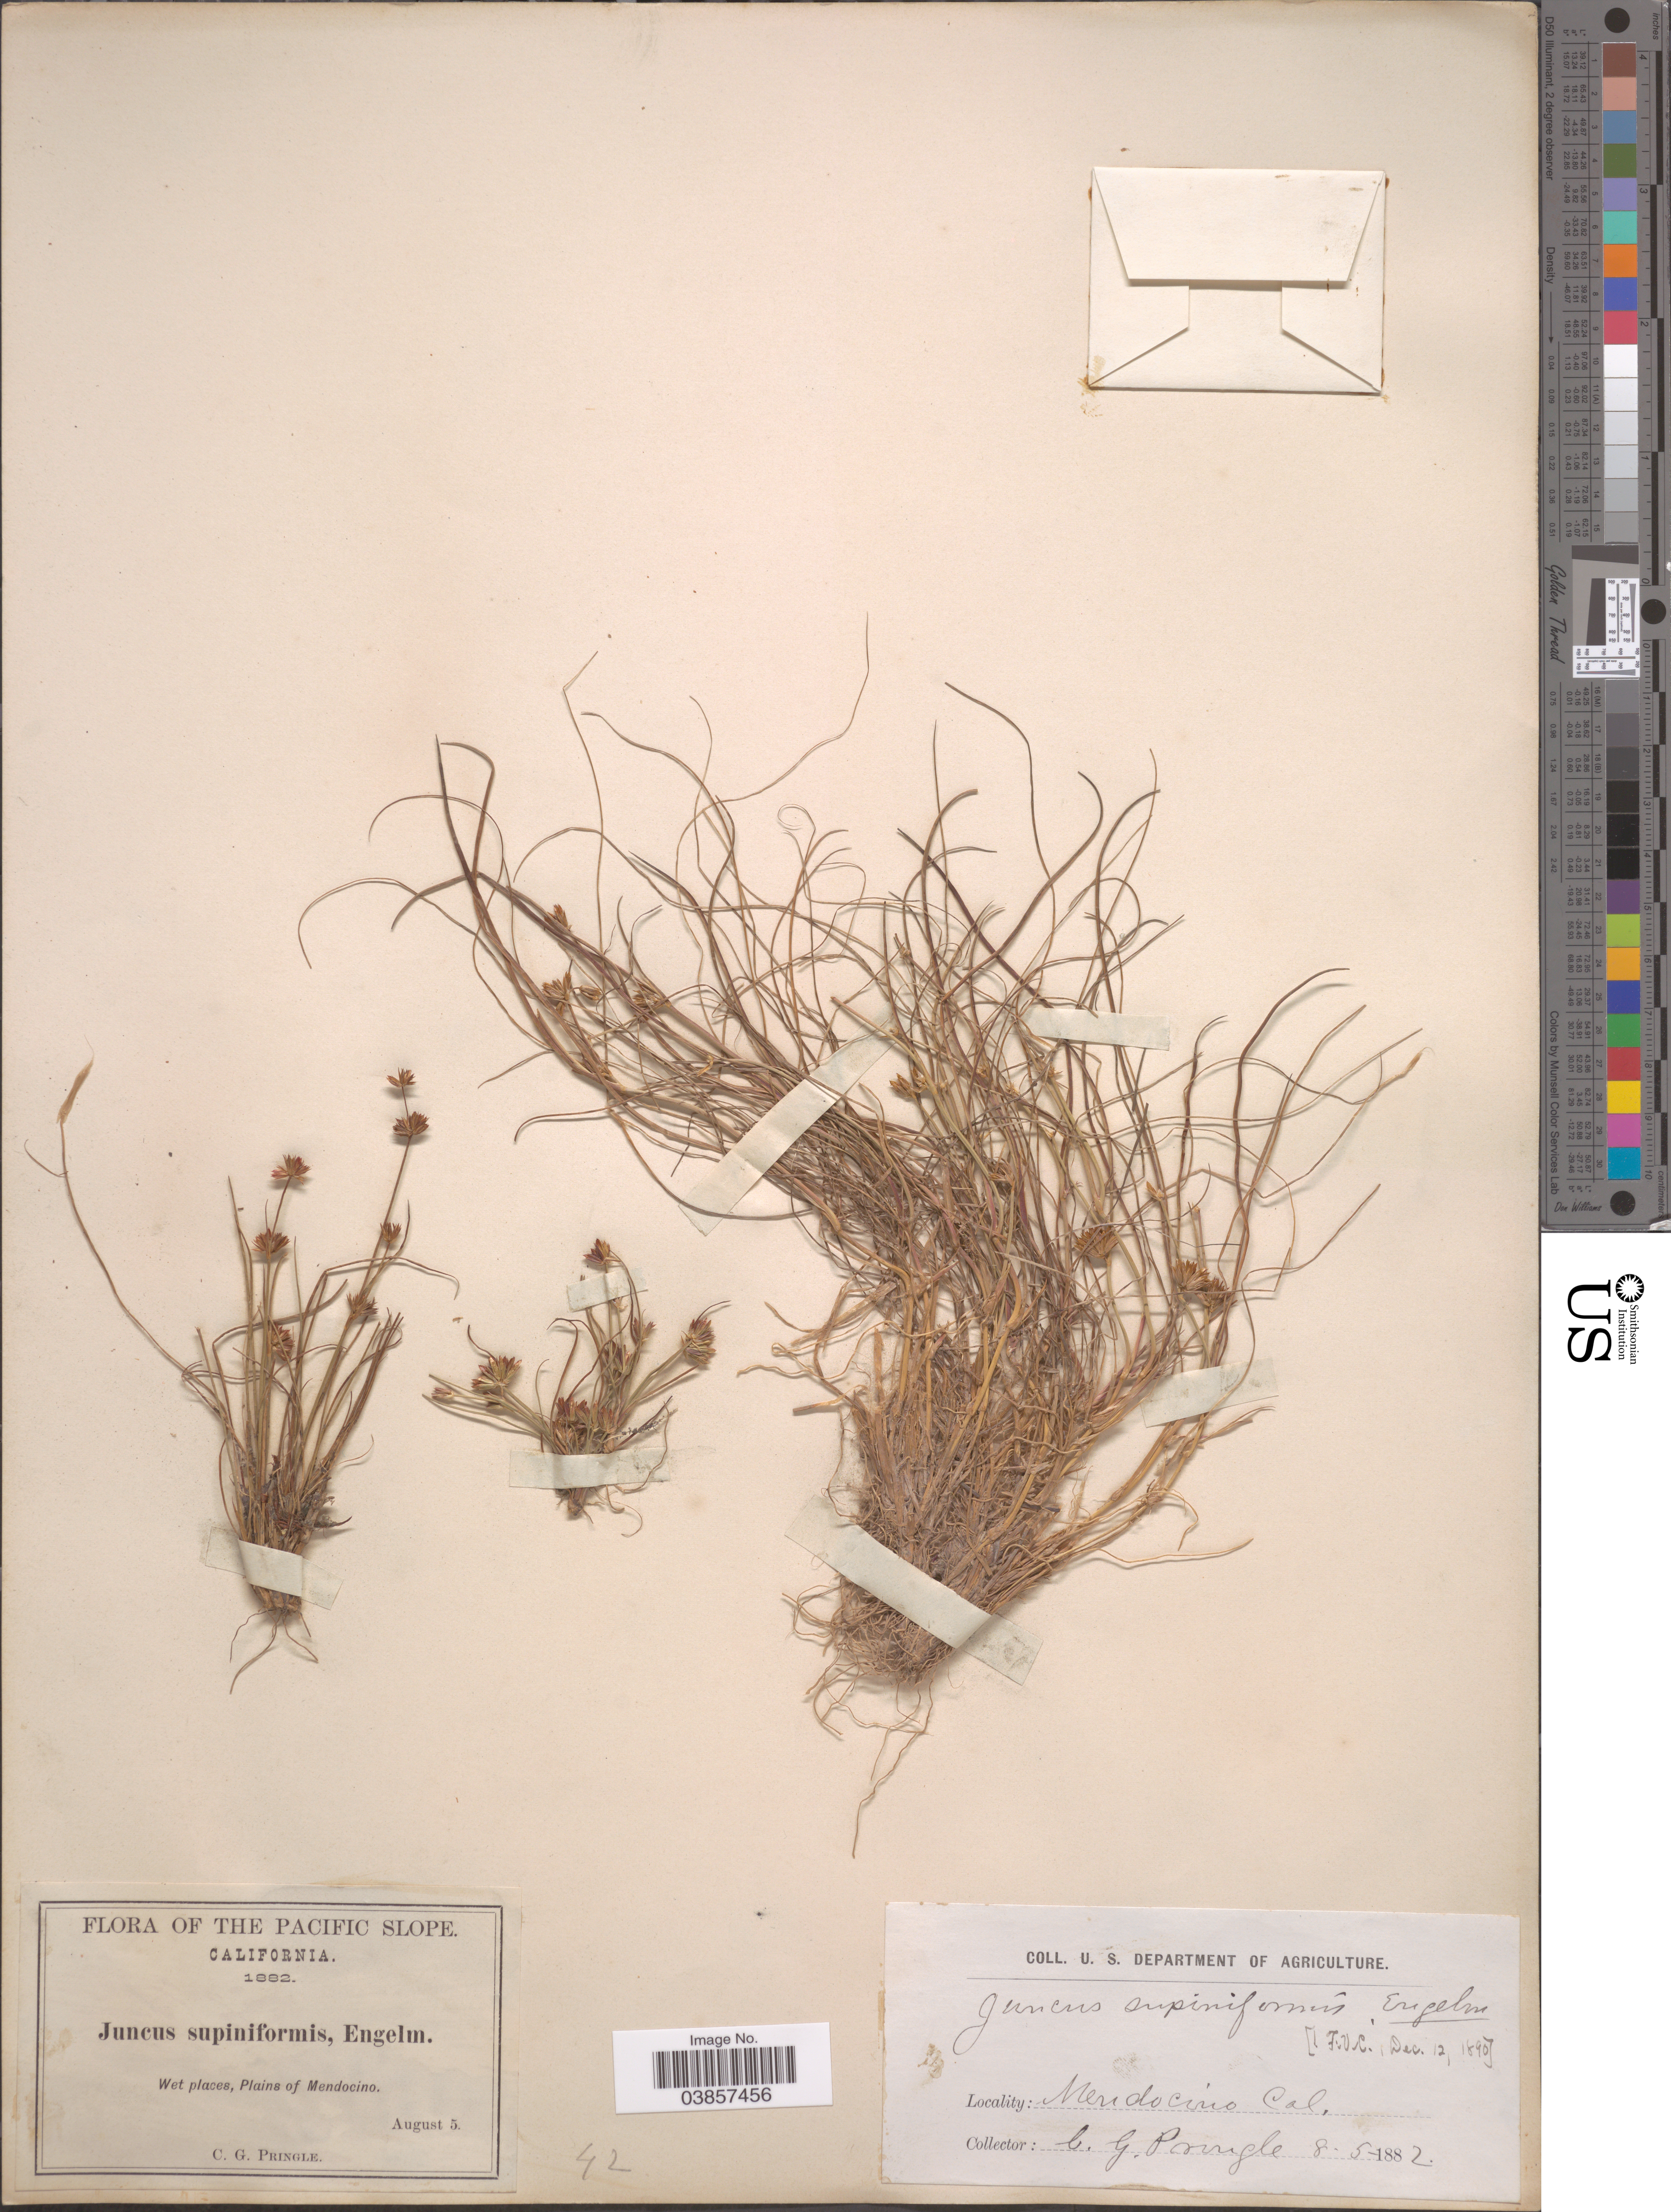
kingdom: Plantae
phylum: Tracheophyta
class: Liliopsida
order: Poales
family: Juncaceae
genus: Juncus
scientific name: Juncus supiniformis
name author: Engelm.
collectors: C. G. Pringle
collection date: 1882-08-05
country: United States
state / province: California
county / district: Mendocino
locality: The Pacific Slope. Plains of Mendocino.